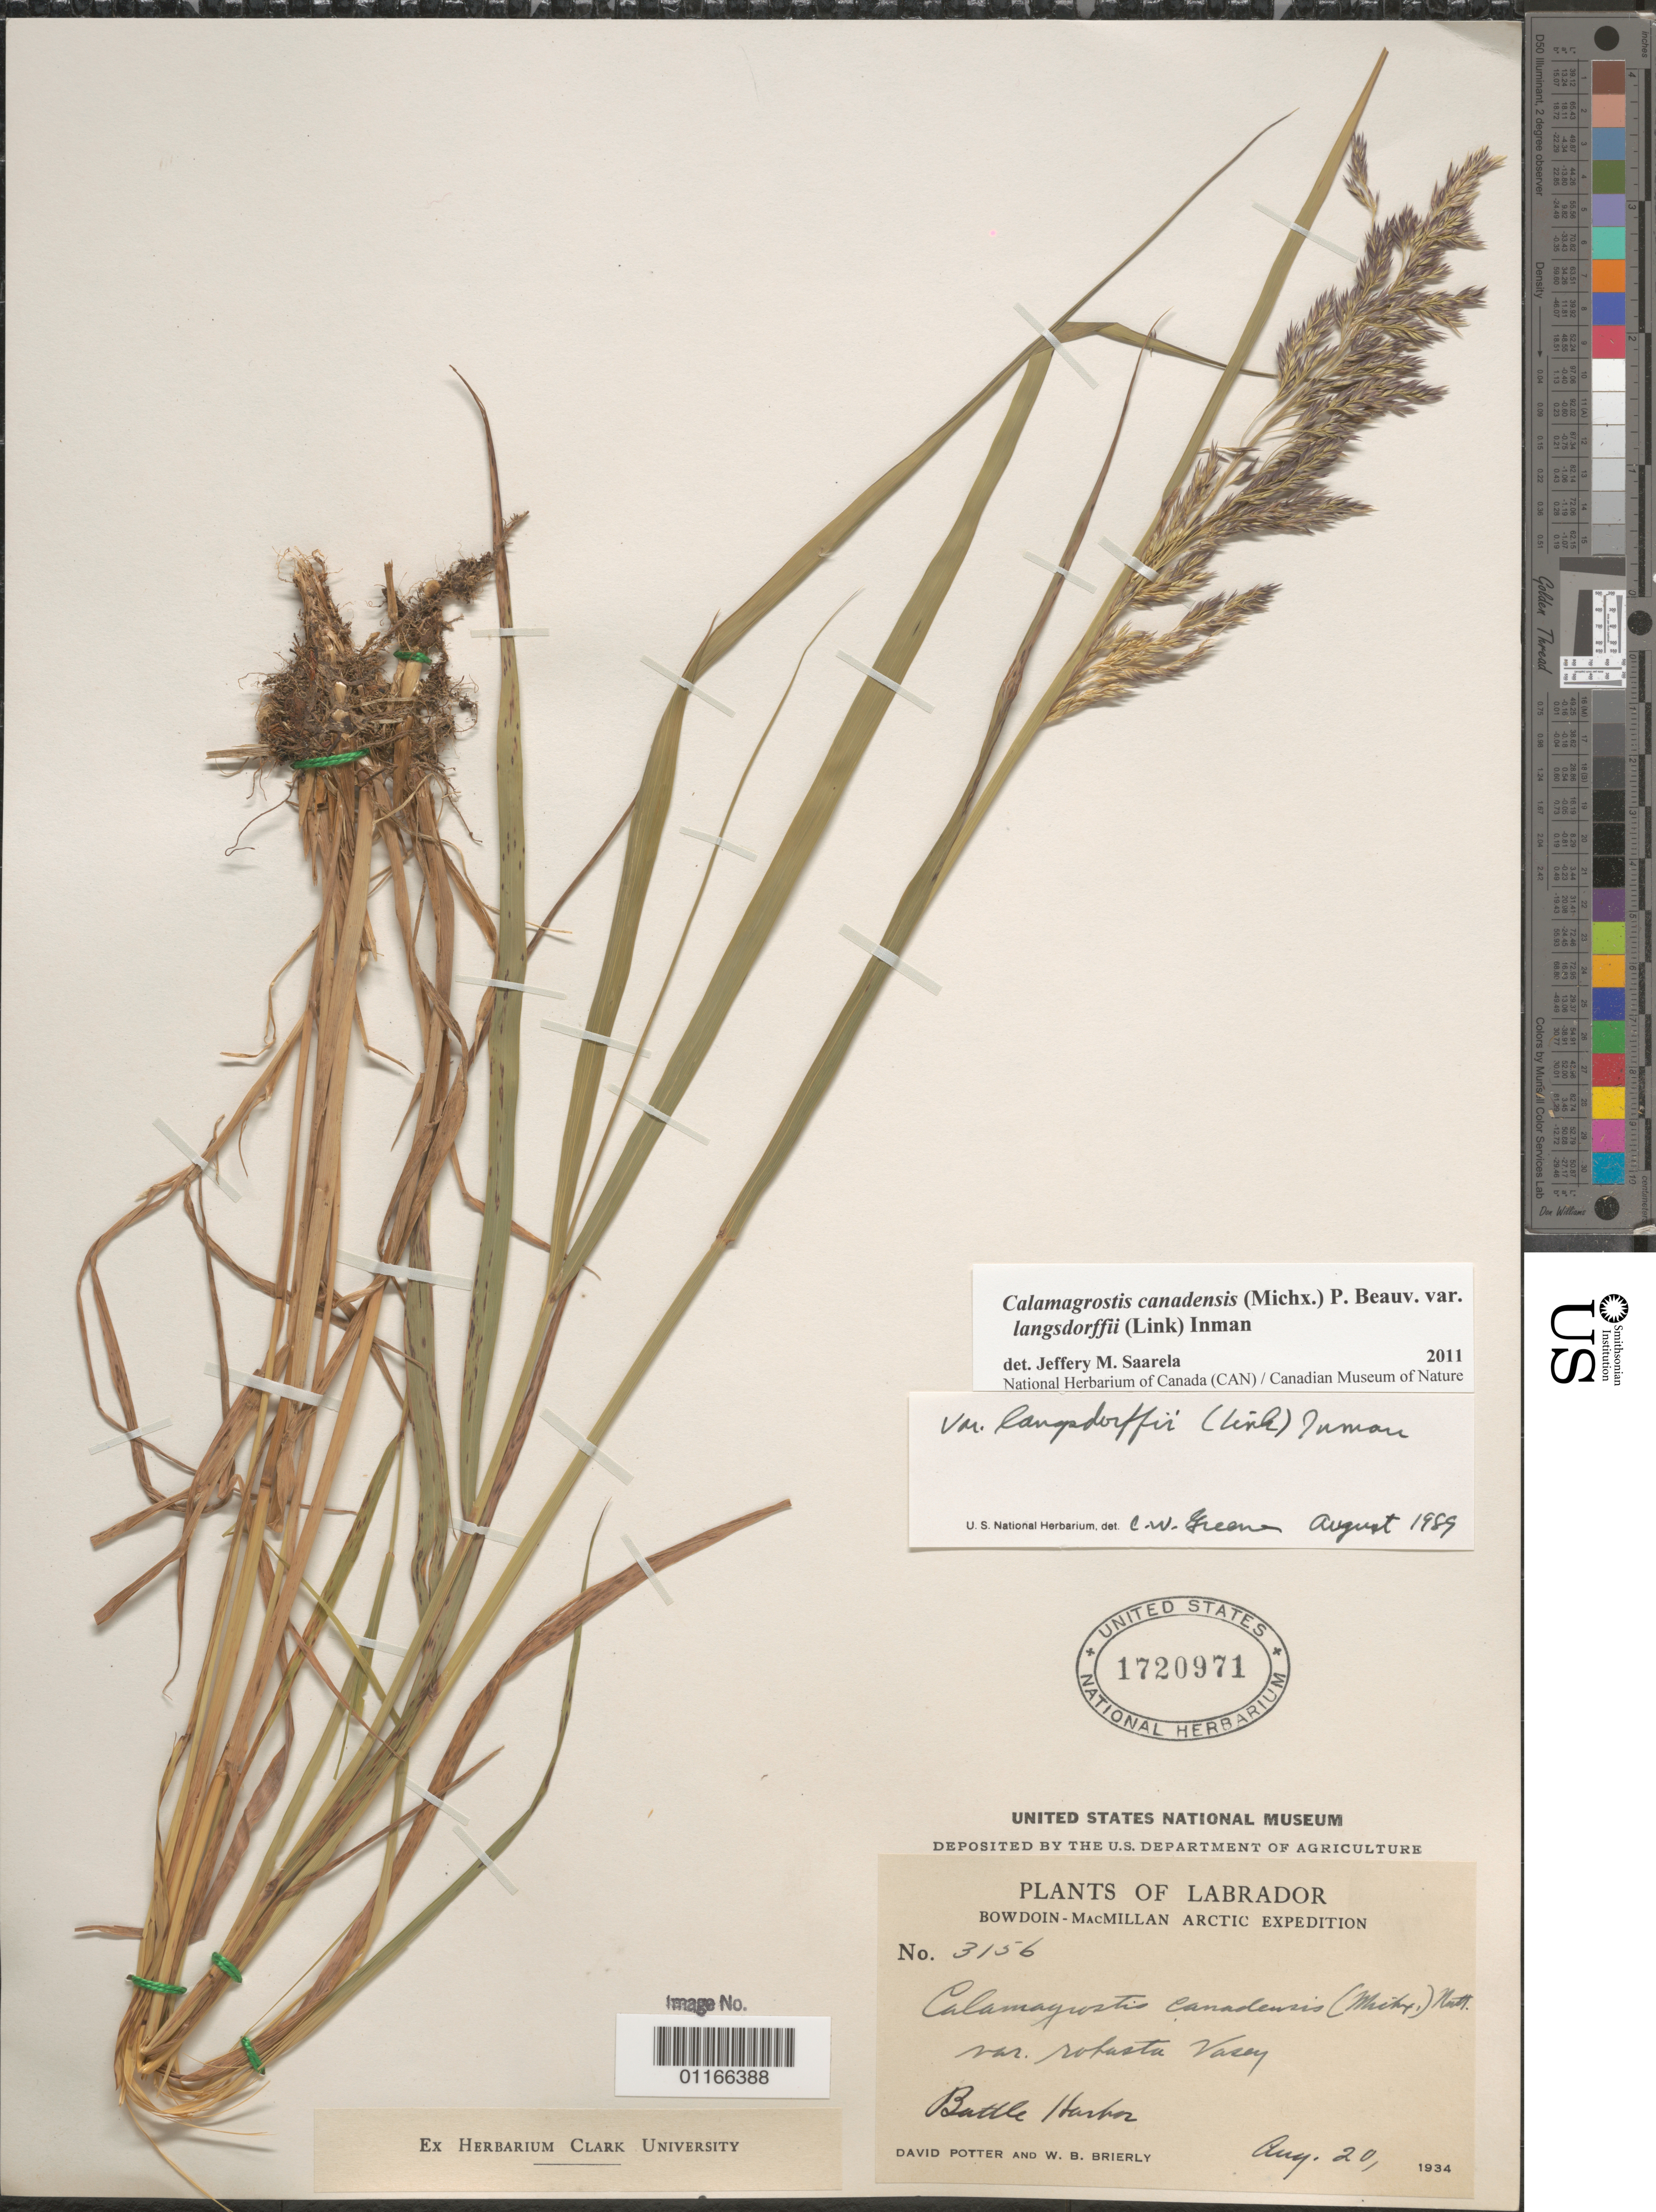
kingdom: Plantae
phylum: Tracheophyta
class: Liliopsida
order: Poales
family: Poaceae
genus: Calamagrostis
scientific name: Calamagrostis canadensis var. langsdorffii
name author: (Link) Inman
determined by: Greene, C. W.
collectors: D. Potter & W. Brierly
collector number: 3156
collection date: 1934-08-20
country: Canada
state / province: Newfoundland and Labrador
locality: Battle Harbor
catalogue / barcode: US 1720971